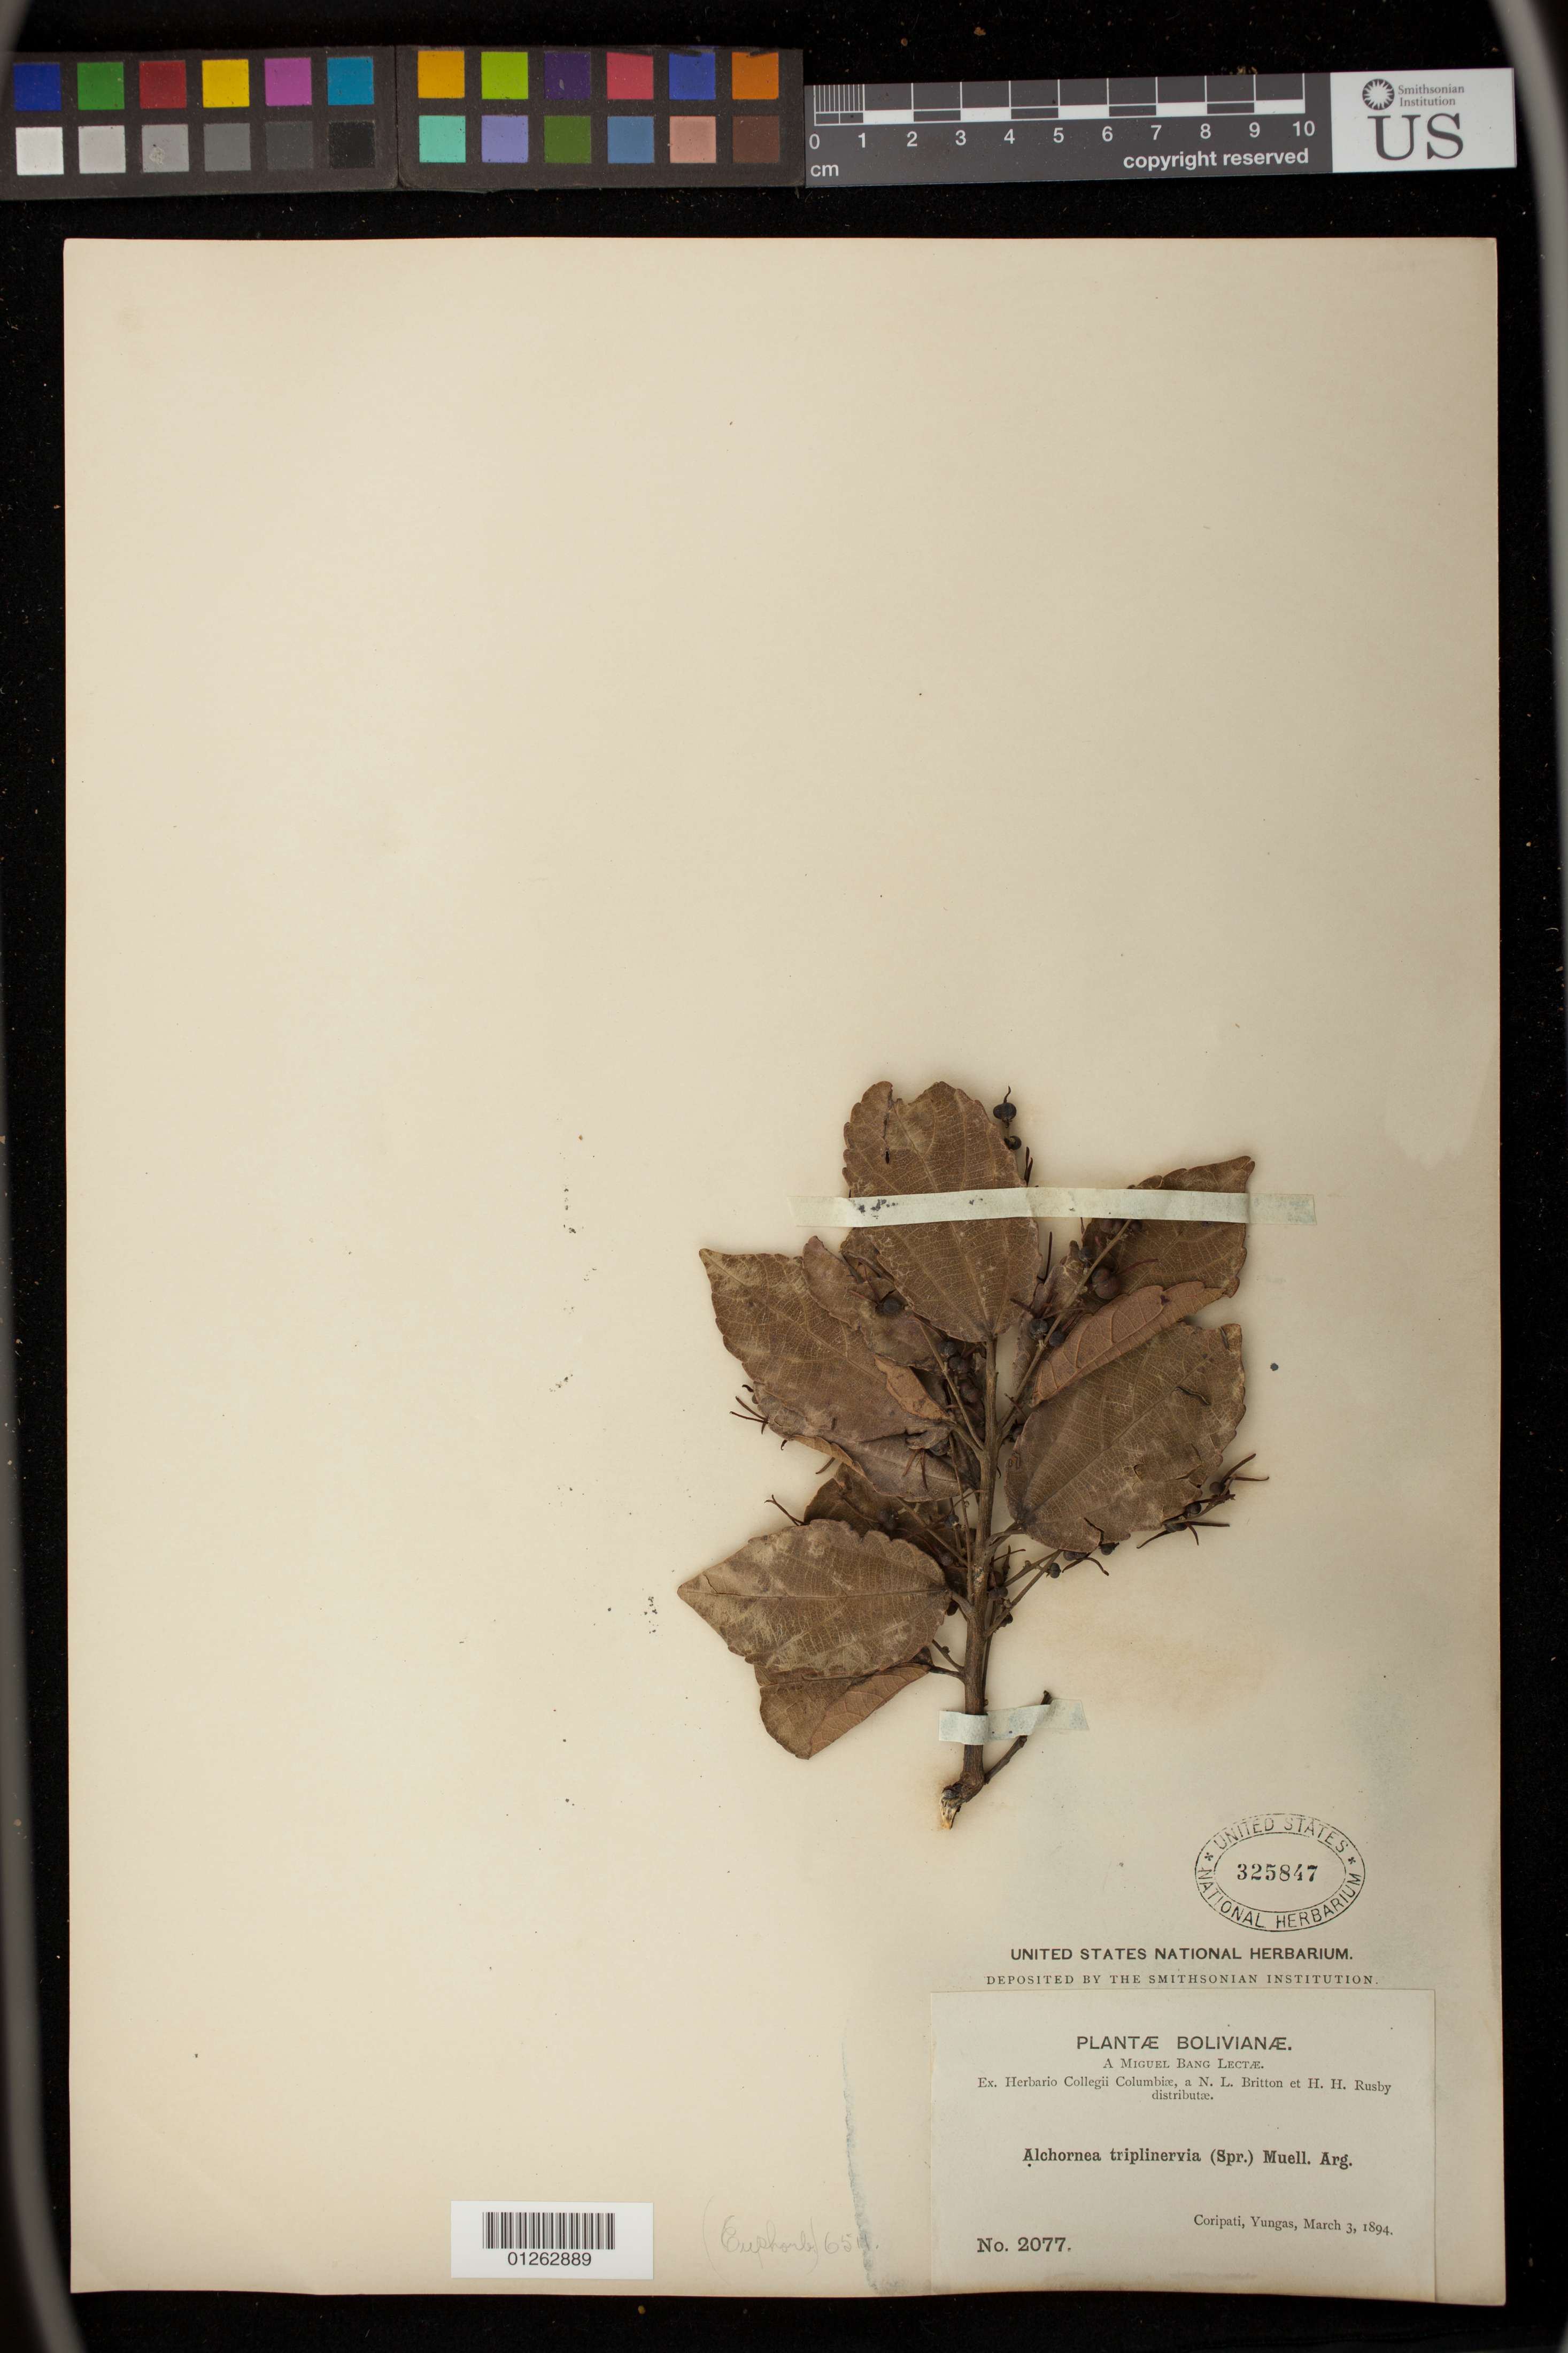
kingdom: Plantae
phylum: Tracheophyta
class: Magnoliopsida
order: Malpighiales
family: Euphorbiaceae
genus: Alchornea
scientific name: Alchornea triplinervia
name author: (Spreng.) Müll. Arg.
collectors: M. Bang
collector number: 2077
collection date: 1894-03-03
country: Bolivia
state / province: La Paz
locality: Coripati, Yungas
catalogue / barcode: US 325847